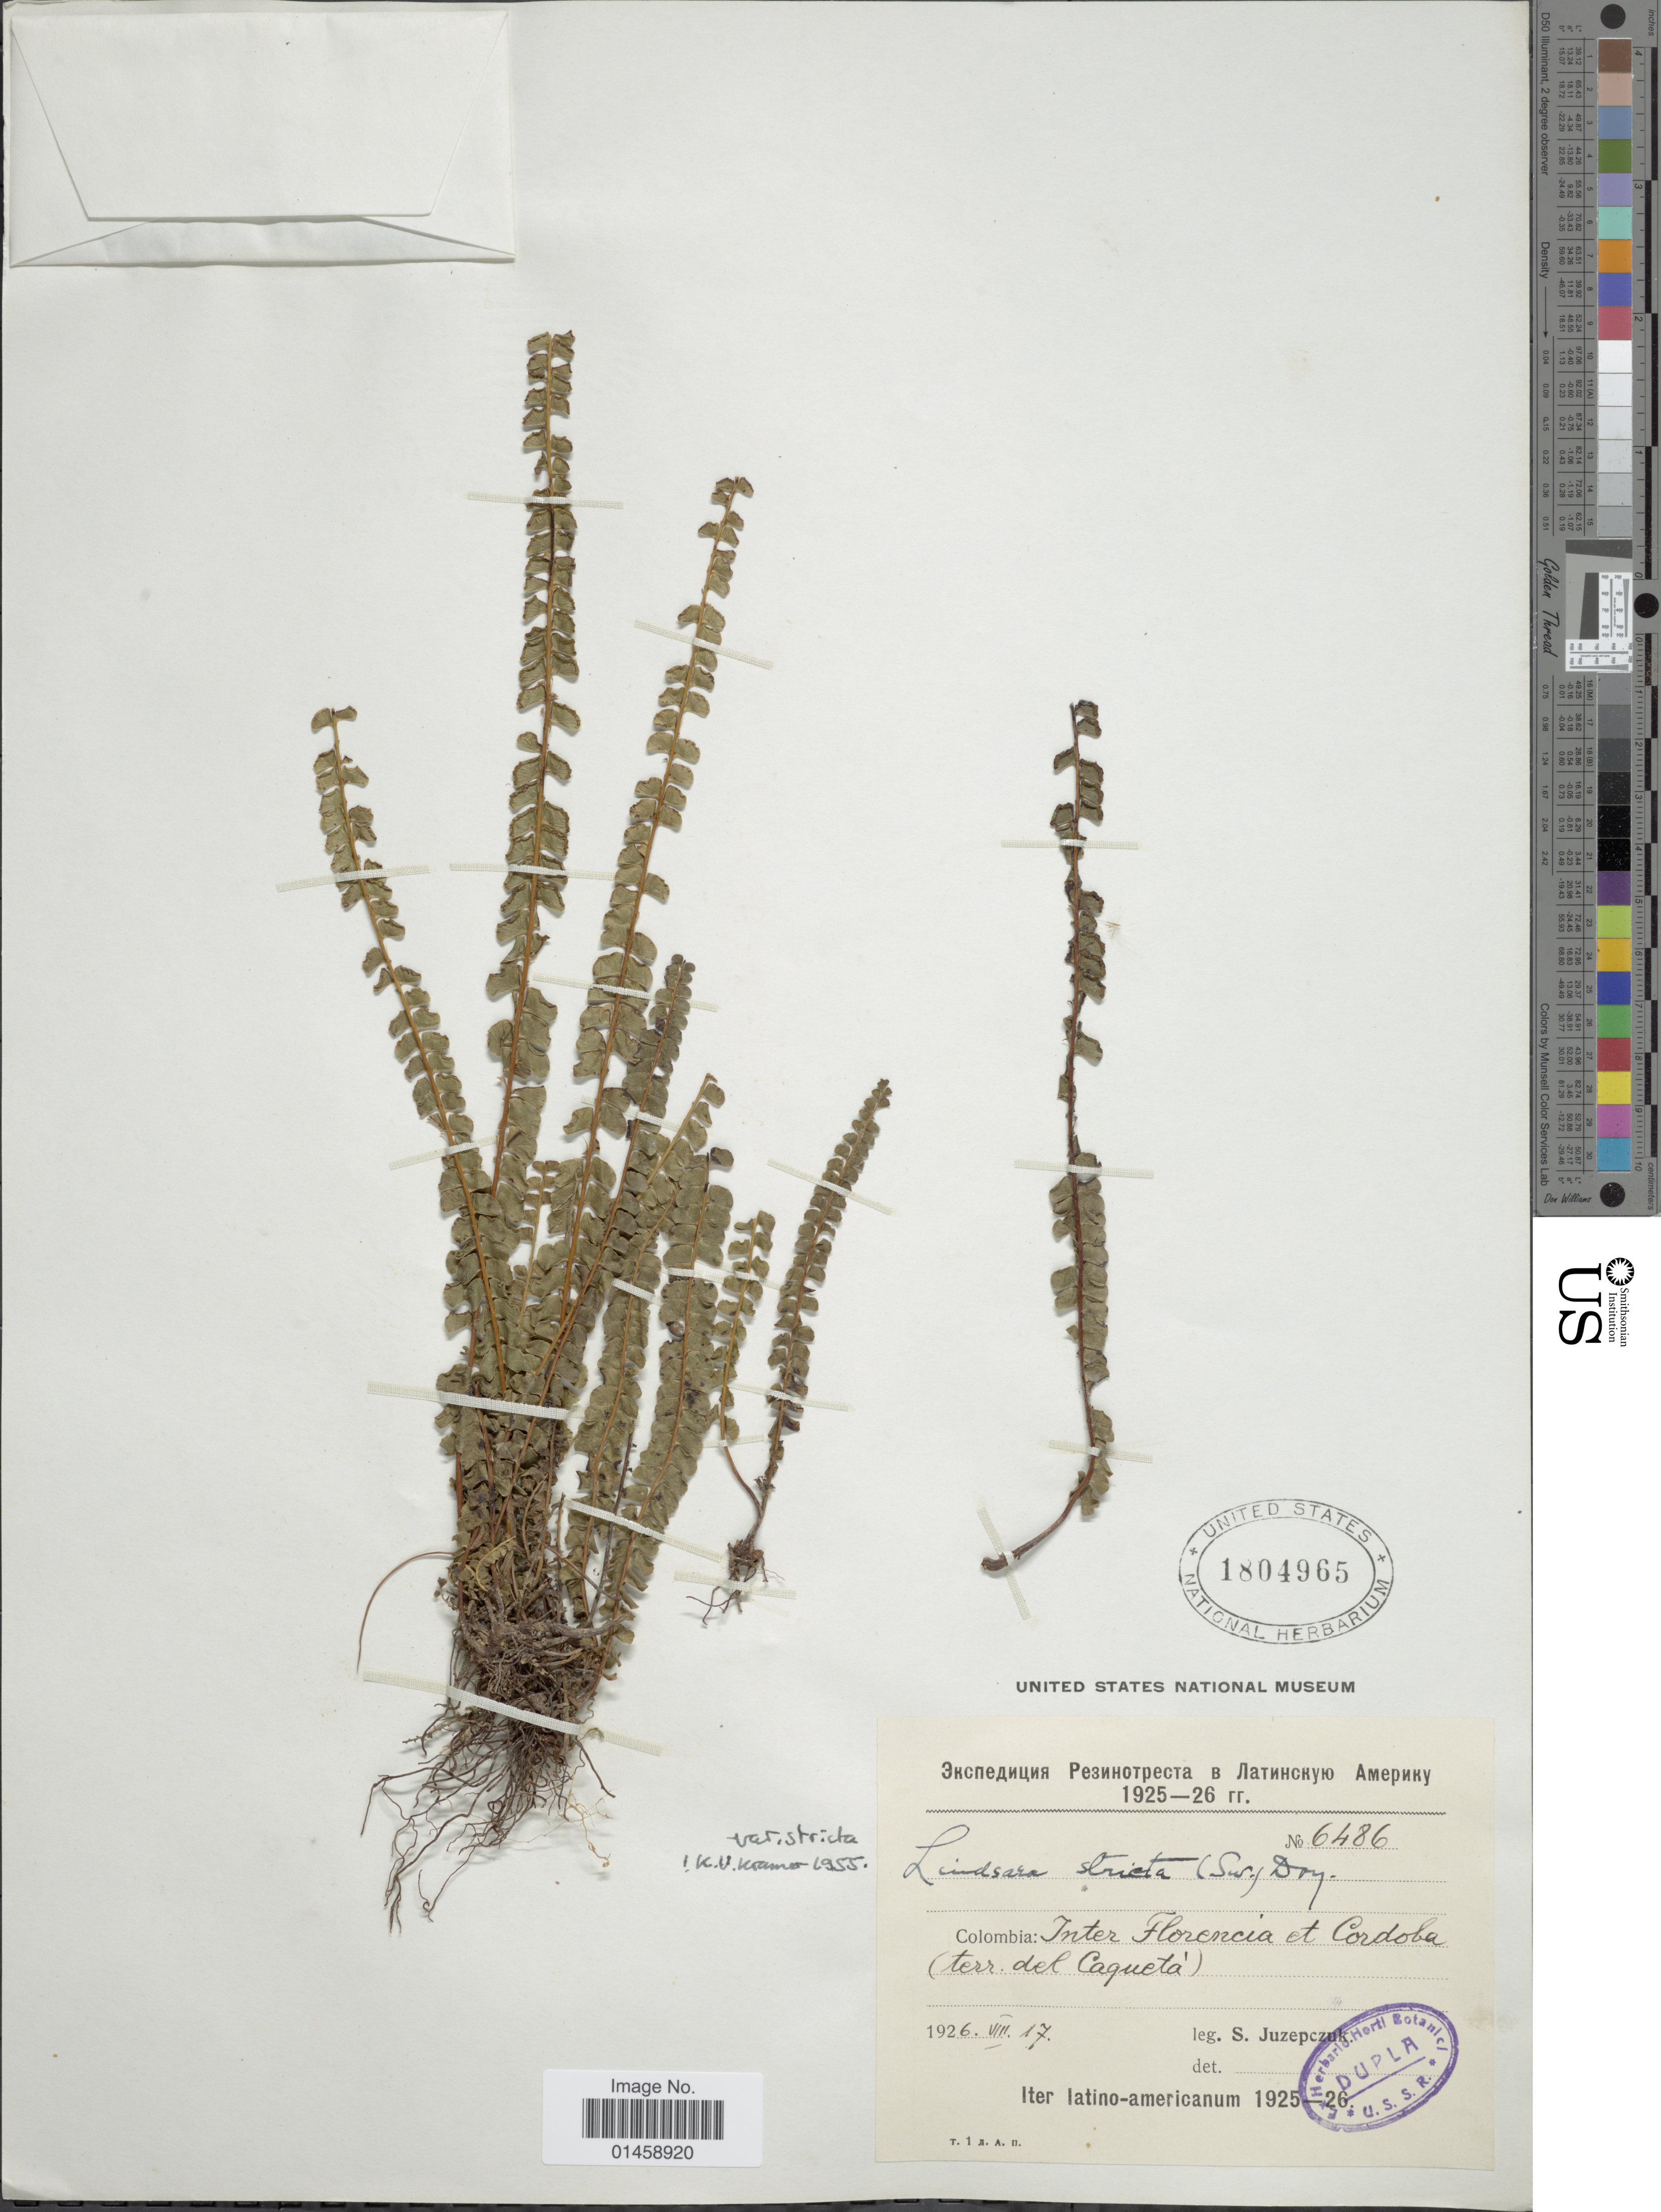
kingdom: Plantae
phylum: Tracheophyta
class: Polypodiopsida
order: Polypodiales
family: Lindsaeaceae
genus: Lindsaea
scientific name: Lindsaea stricta var. stricta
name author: (Sw.) Dryand.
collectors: S. Juzepczak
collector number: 6486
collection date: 1926-08-17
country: Colombia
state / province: Caquetá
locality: Inter Florencia et Cordoba.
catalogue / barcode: US 1804965